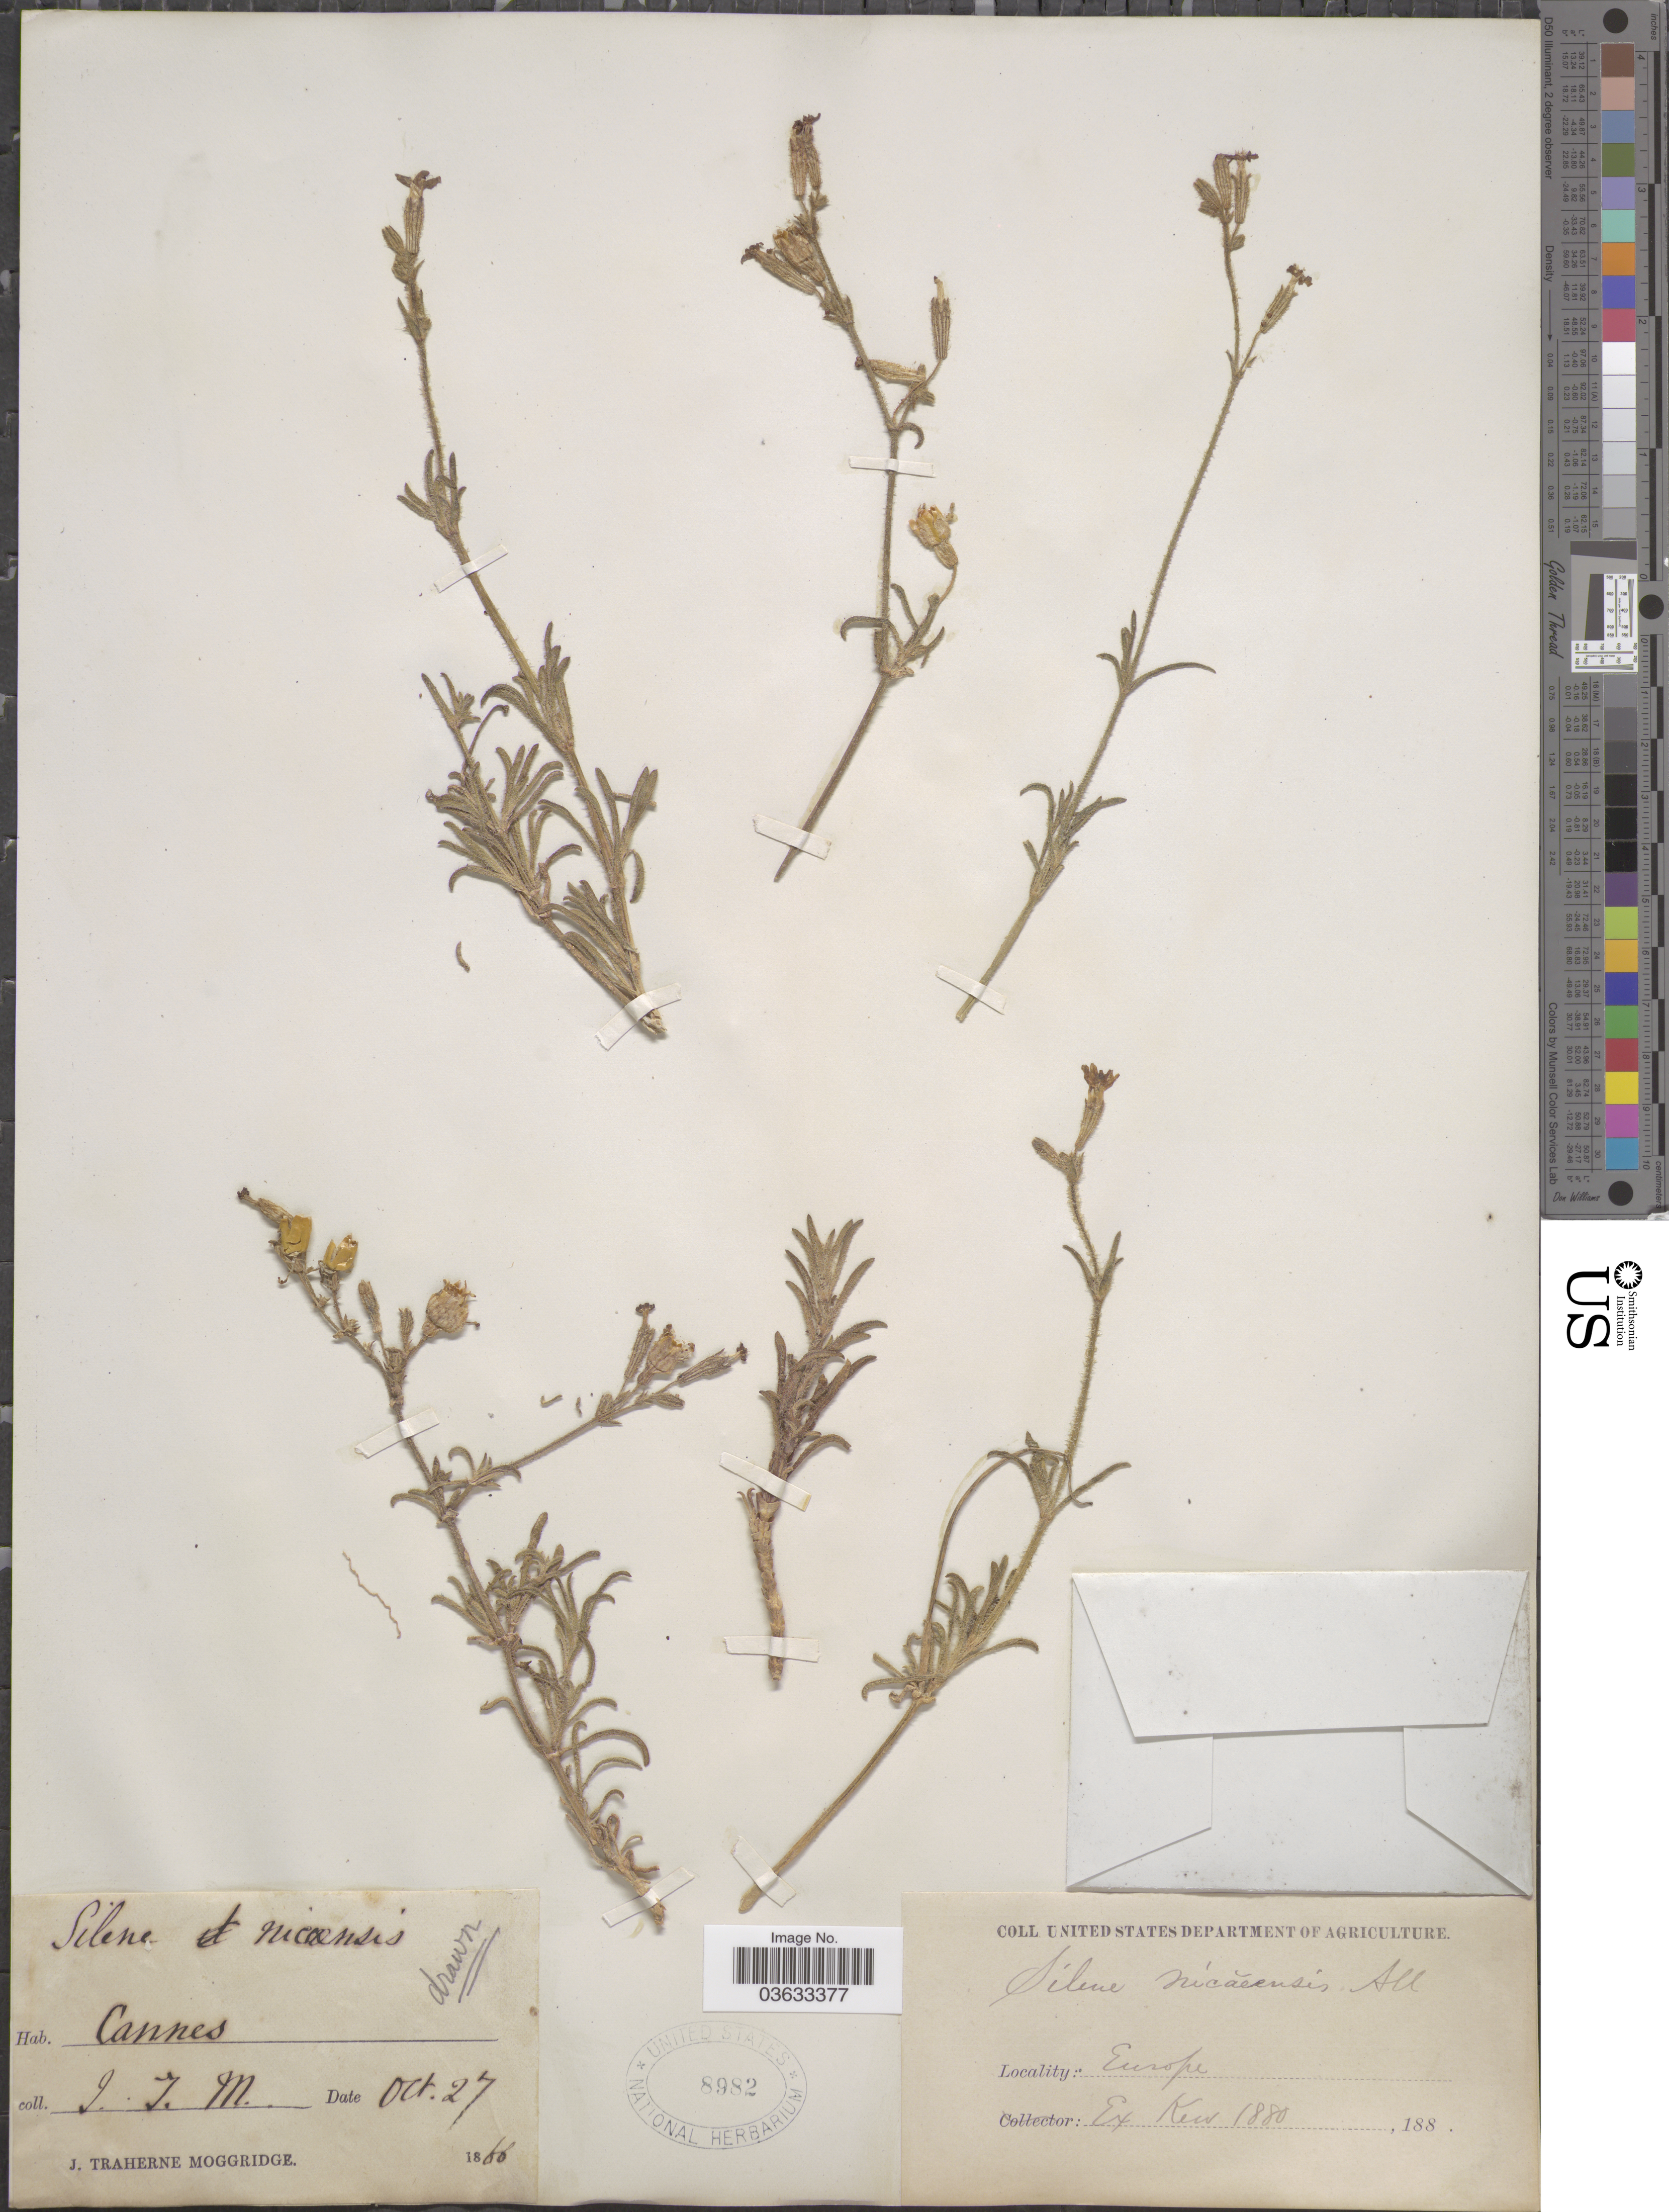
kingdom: Plantae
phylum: Tracheophyta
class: Magnoliopsida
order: Caryophyllales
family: Caryophyllaceae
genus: Silene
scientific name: Silene nicaeensis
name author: All.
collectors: J. T. Moggridge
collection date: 1866-10-27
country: France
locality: Cannes. Europe.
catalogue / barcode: US 8982